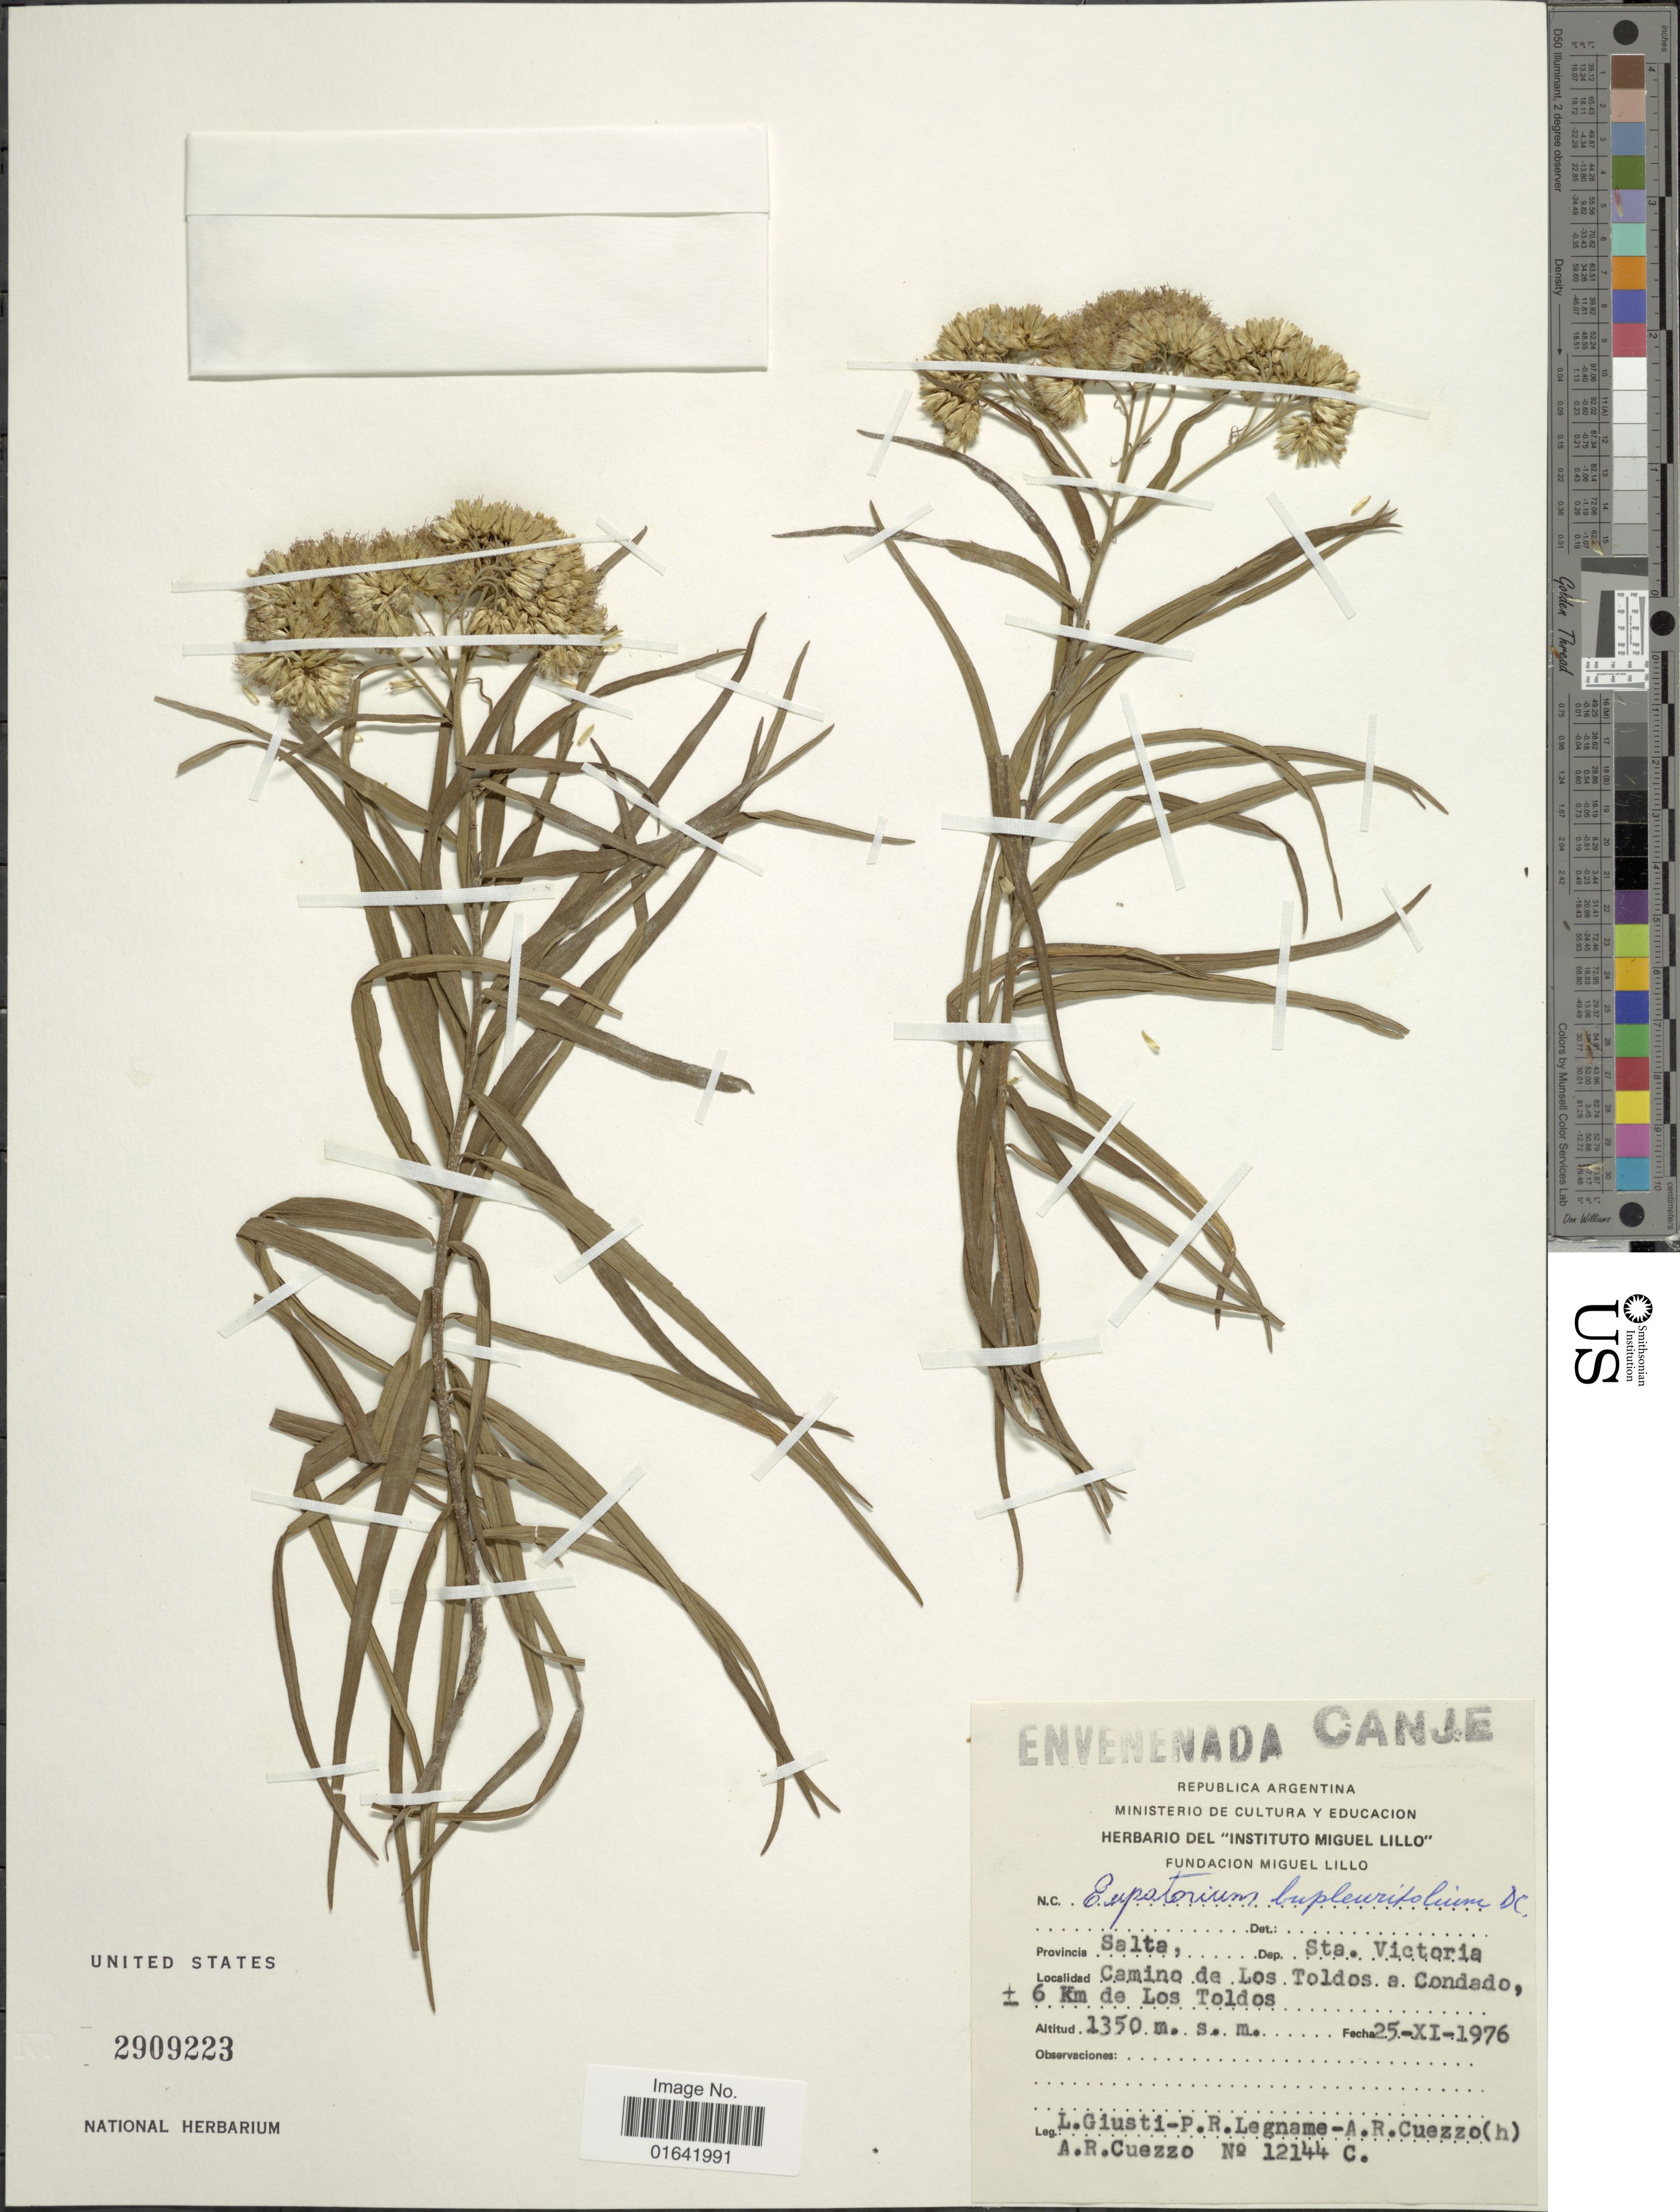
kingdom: Plantae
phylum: Tracheophyta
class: Magnoliopsida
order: Asterales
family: Asteraceae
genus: Campovassouria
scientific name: Campovassouria bupleurifolia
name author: (DC.) R.M. King & H. Rob.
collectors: L. Giusti, P. R. Legname, A. Cuezzo & A. Cuezzo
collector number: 12144C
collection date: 1976-11-25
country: Argentina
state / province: Salta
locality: Dep. Sta. Victoria, ca 6 Km de Los Toldos.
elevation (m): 1350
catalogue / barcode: US 2909223